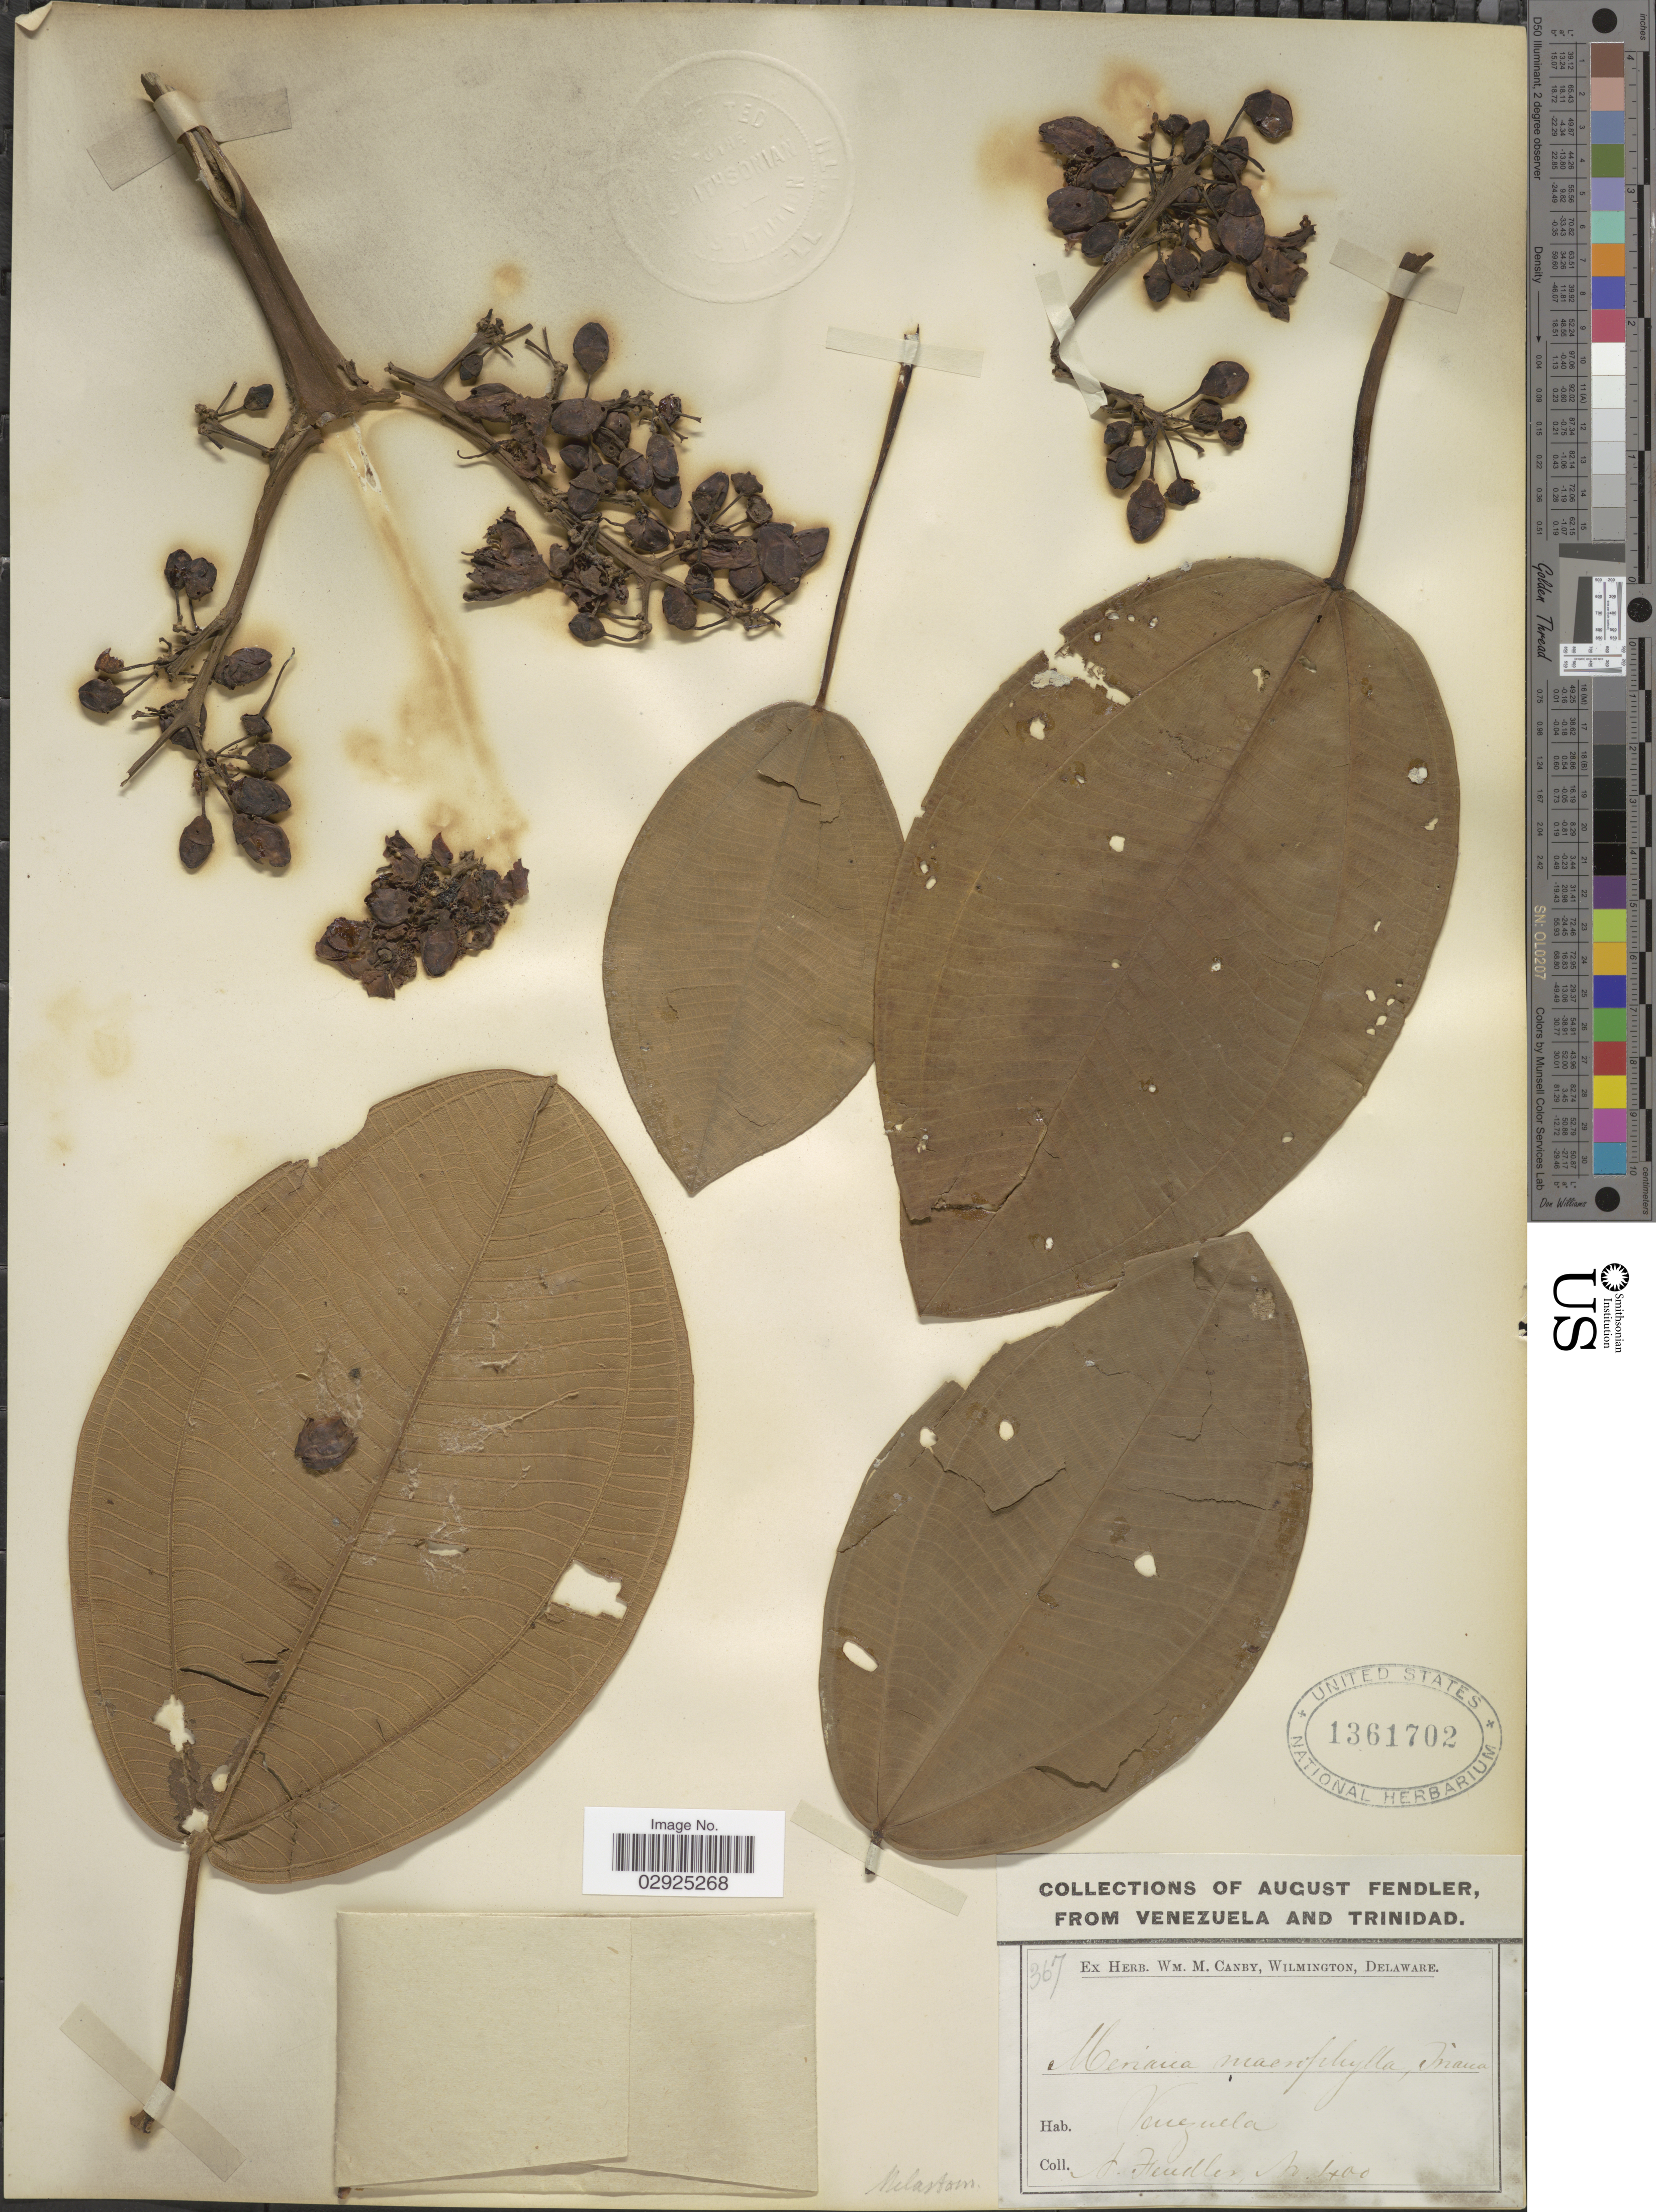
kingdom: Plantae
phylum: Tracheophyta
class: Magnoliopsida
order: Myrtales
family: Melastomataceae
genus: Meriania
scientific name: Meriania macrophylla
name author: (Benth.) Triana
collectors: A. Fendler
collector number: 1400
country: Venezuela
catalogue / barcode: US 1361702